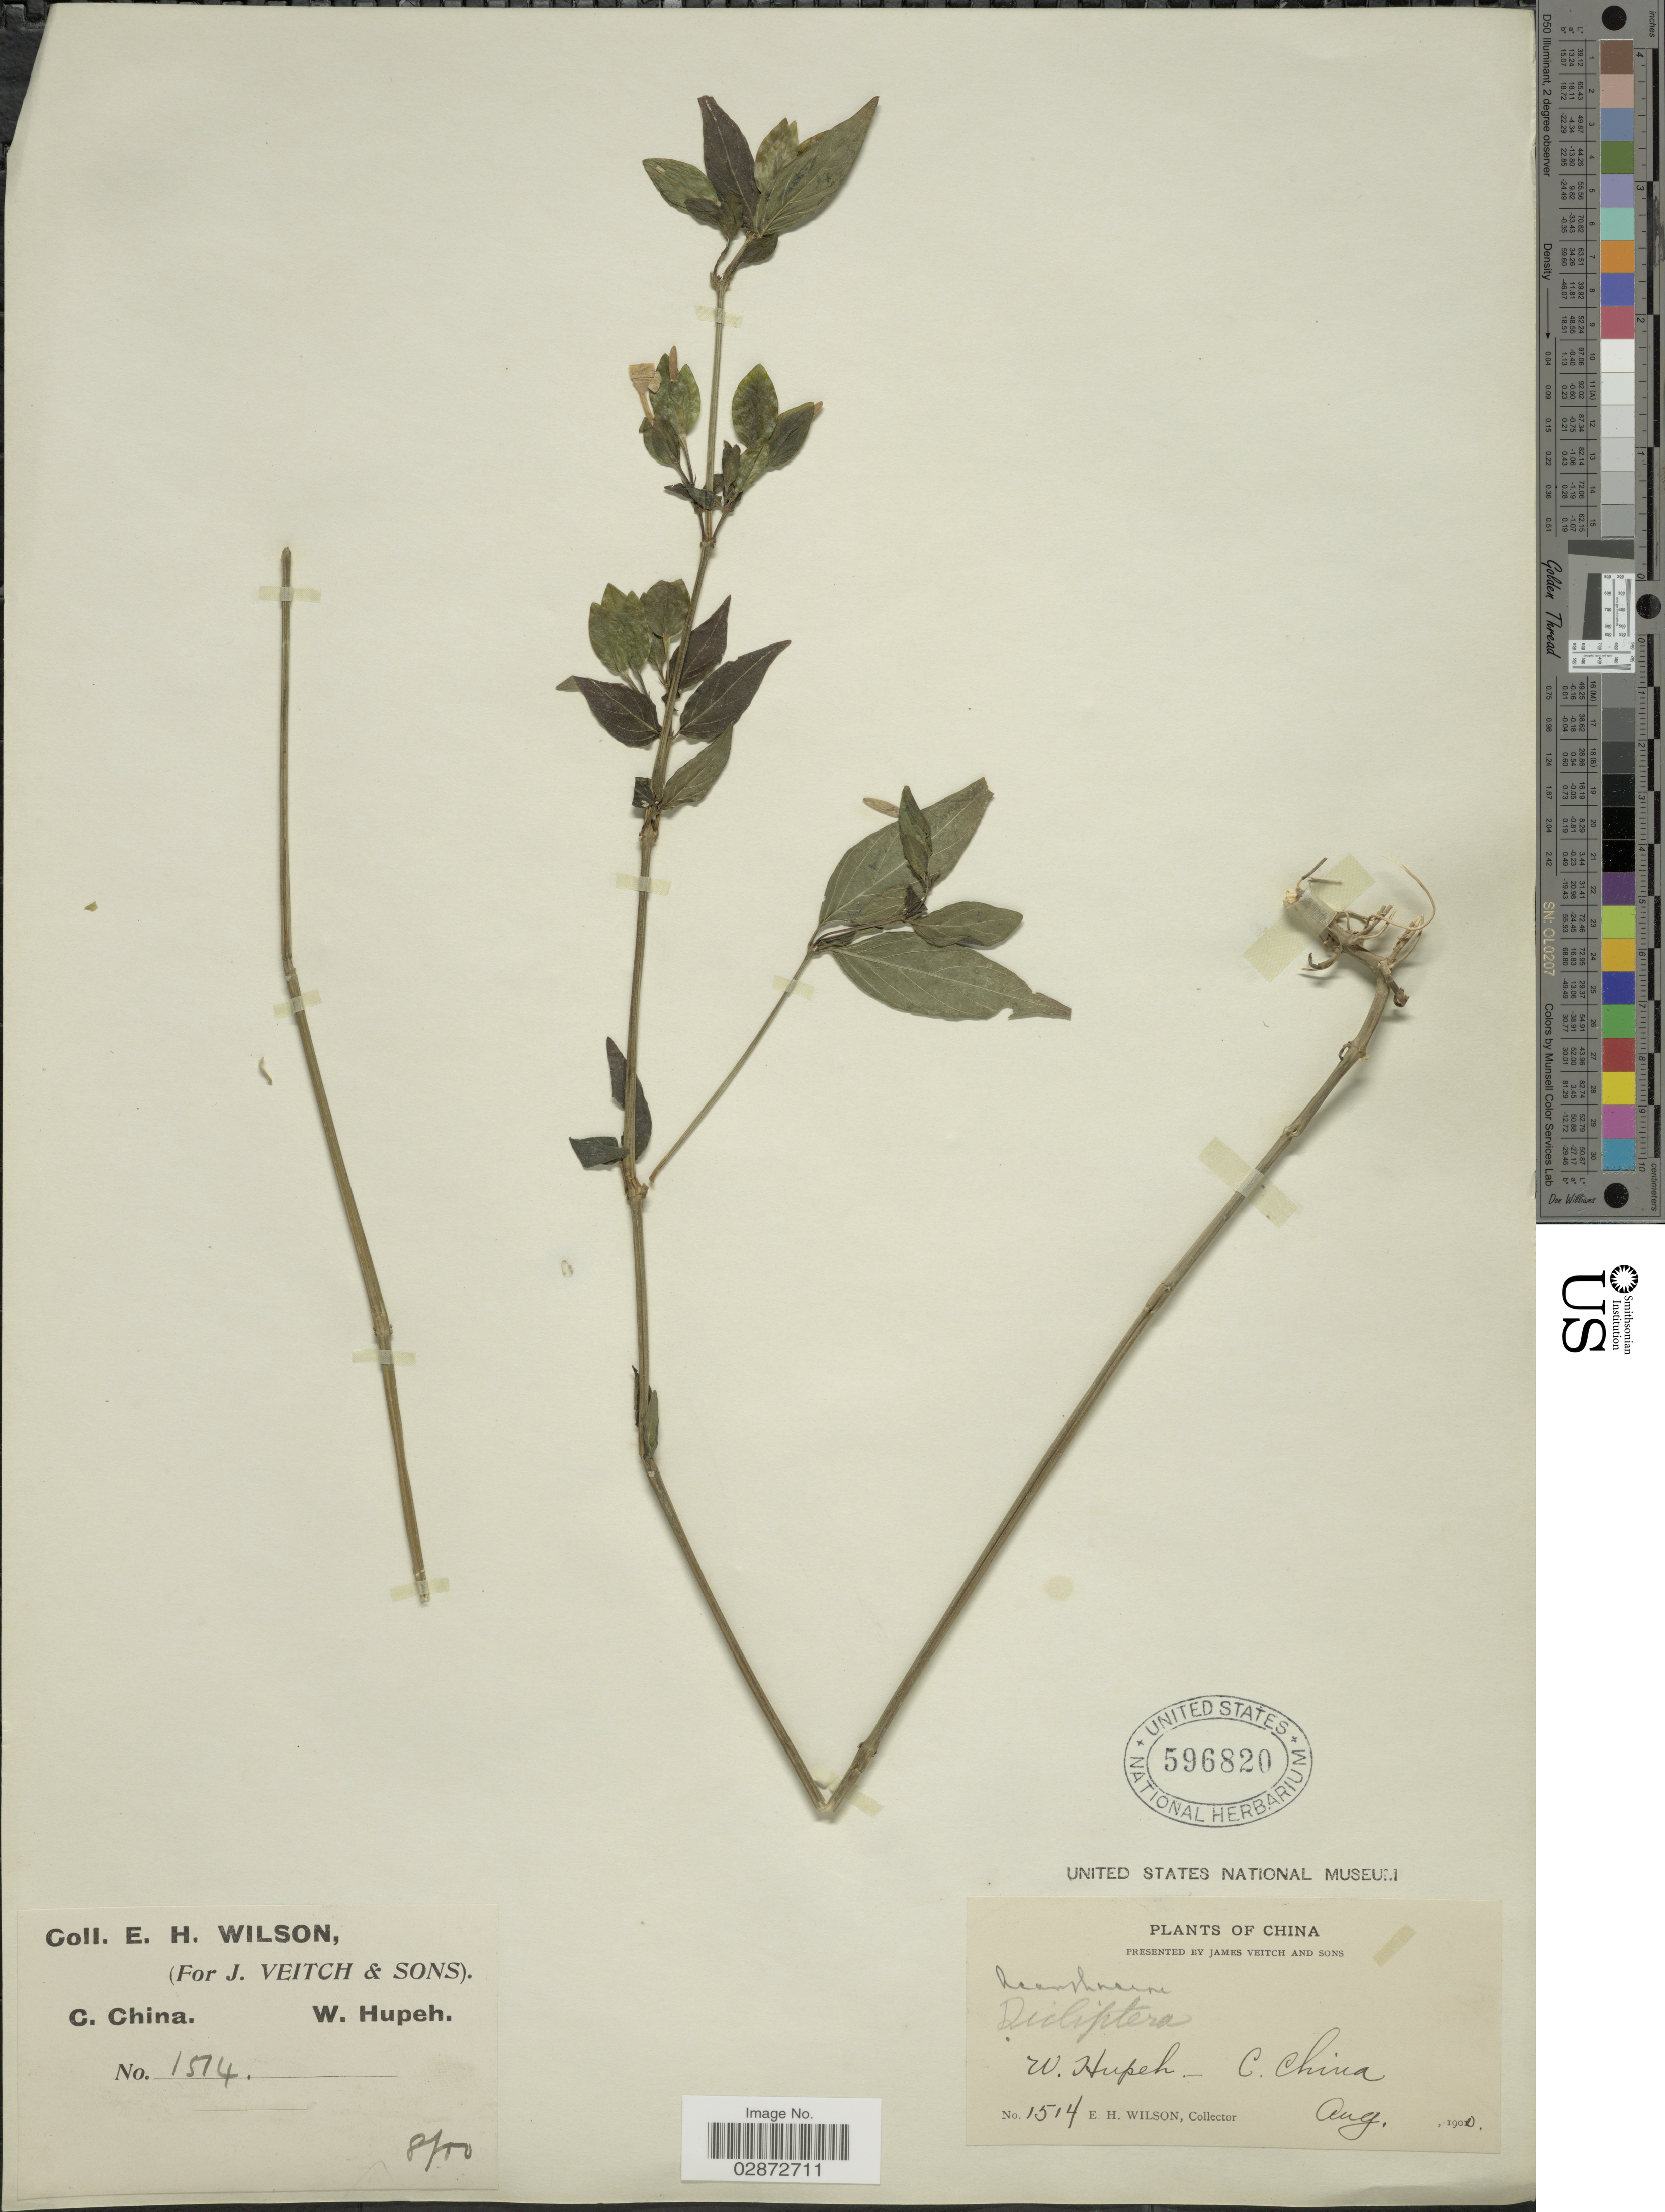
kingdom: Plantae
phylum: Tracheophyta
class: Magnoliopsida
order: Lamiales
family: Acanthaceae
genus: Dicliptera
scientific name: Dicliptera sp.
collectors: E. Wilson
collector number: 1514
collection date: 1900-08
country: China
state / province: Hubei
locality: W. Hupeh. - C. China.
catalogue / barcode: US 596820